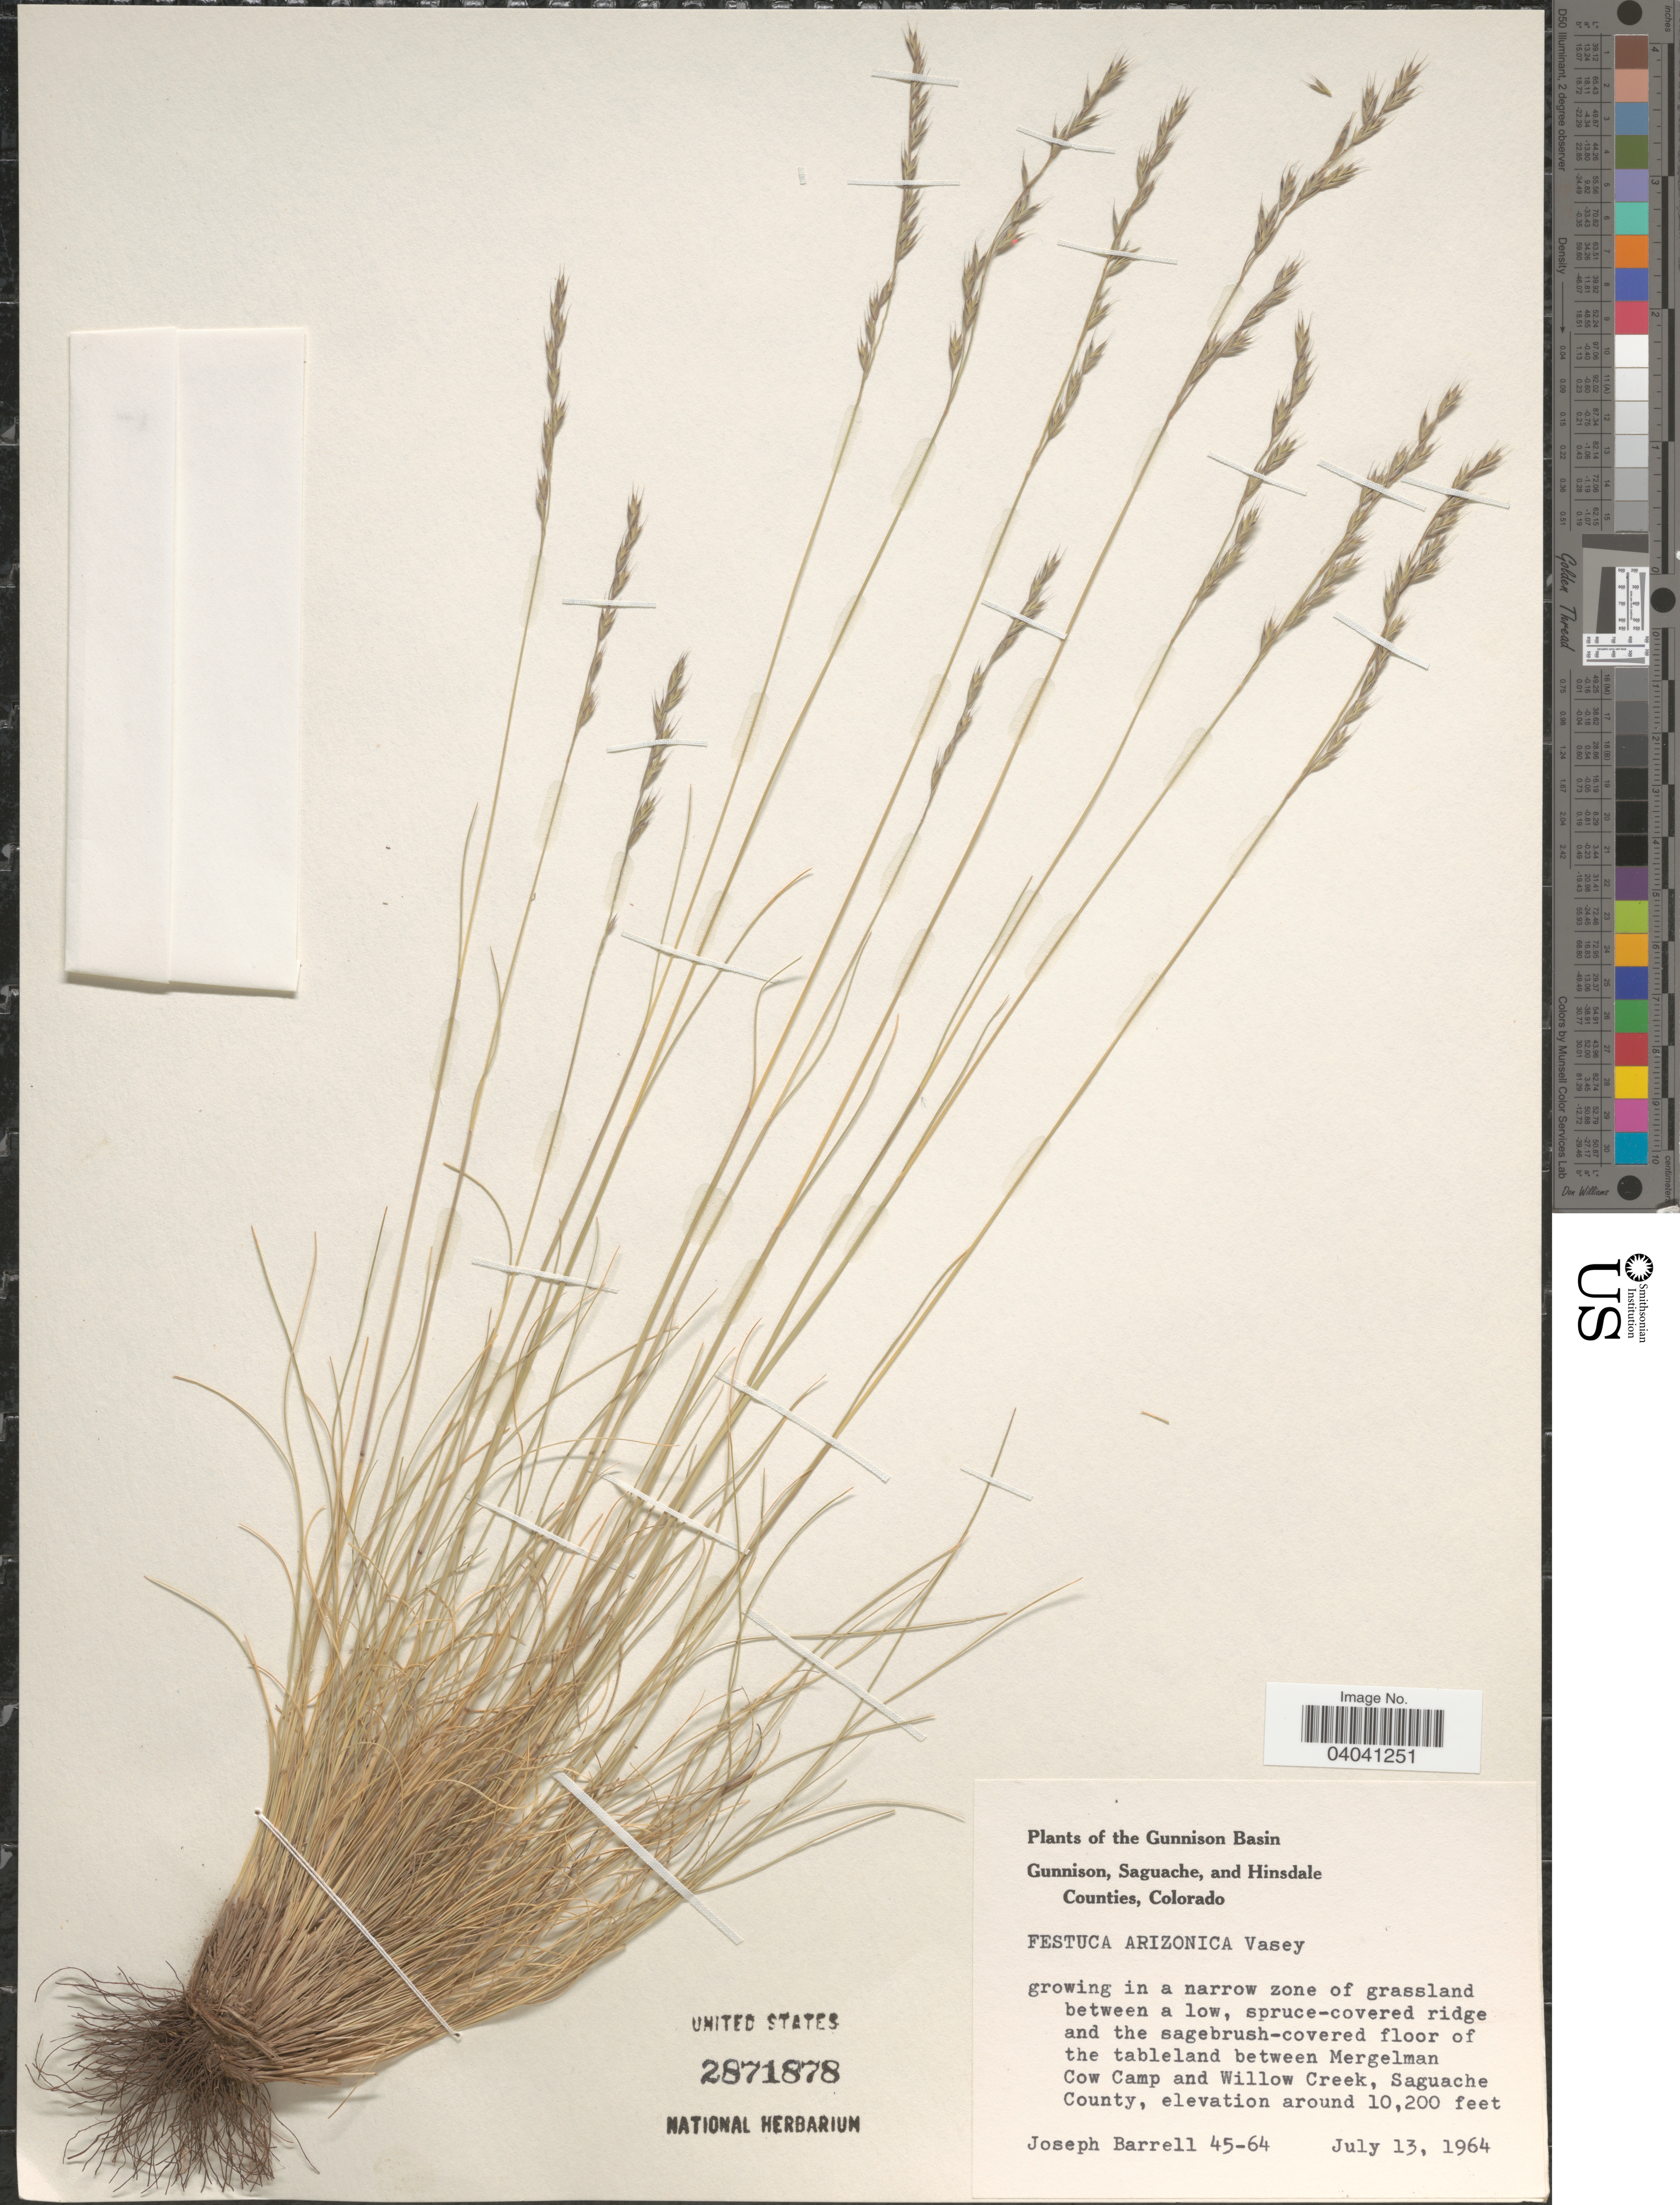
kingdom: Plantae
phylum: Tracheophyta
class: Liliopsida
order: Poales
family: Poaceae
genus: Festuca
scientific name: Festuca arizonica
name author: Vasey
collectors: J. Barrell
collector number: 45-64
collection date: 1961-07-13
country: United States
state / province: Colorado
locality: The Gunnison Basin. In a narrow zone of grassland between a low, spruce-covered ridge and the sagebrush-covered floor of the tableland between Mergelman Cow Camp and Willow Creek, Saguache County.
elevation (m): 3109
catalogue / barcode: US 2871878